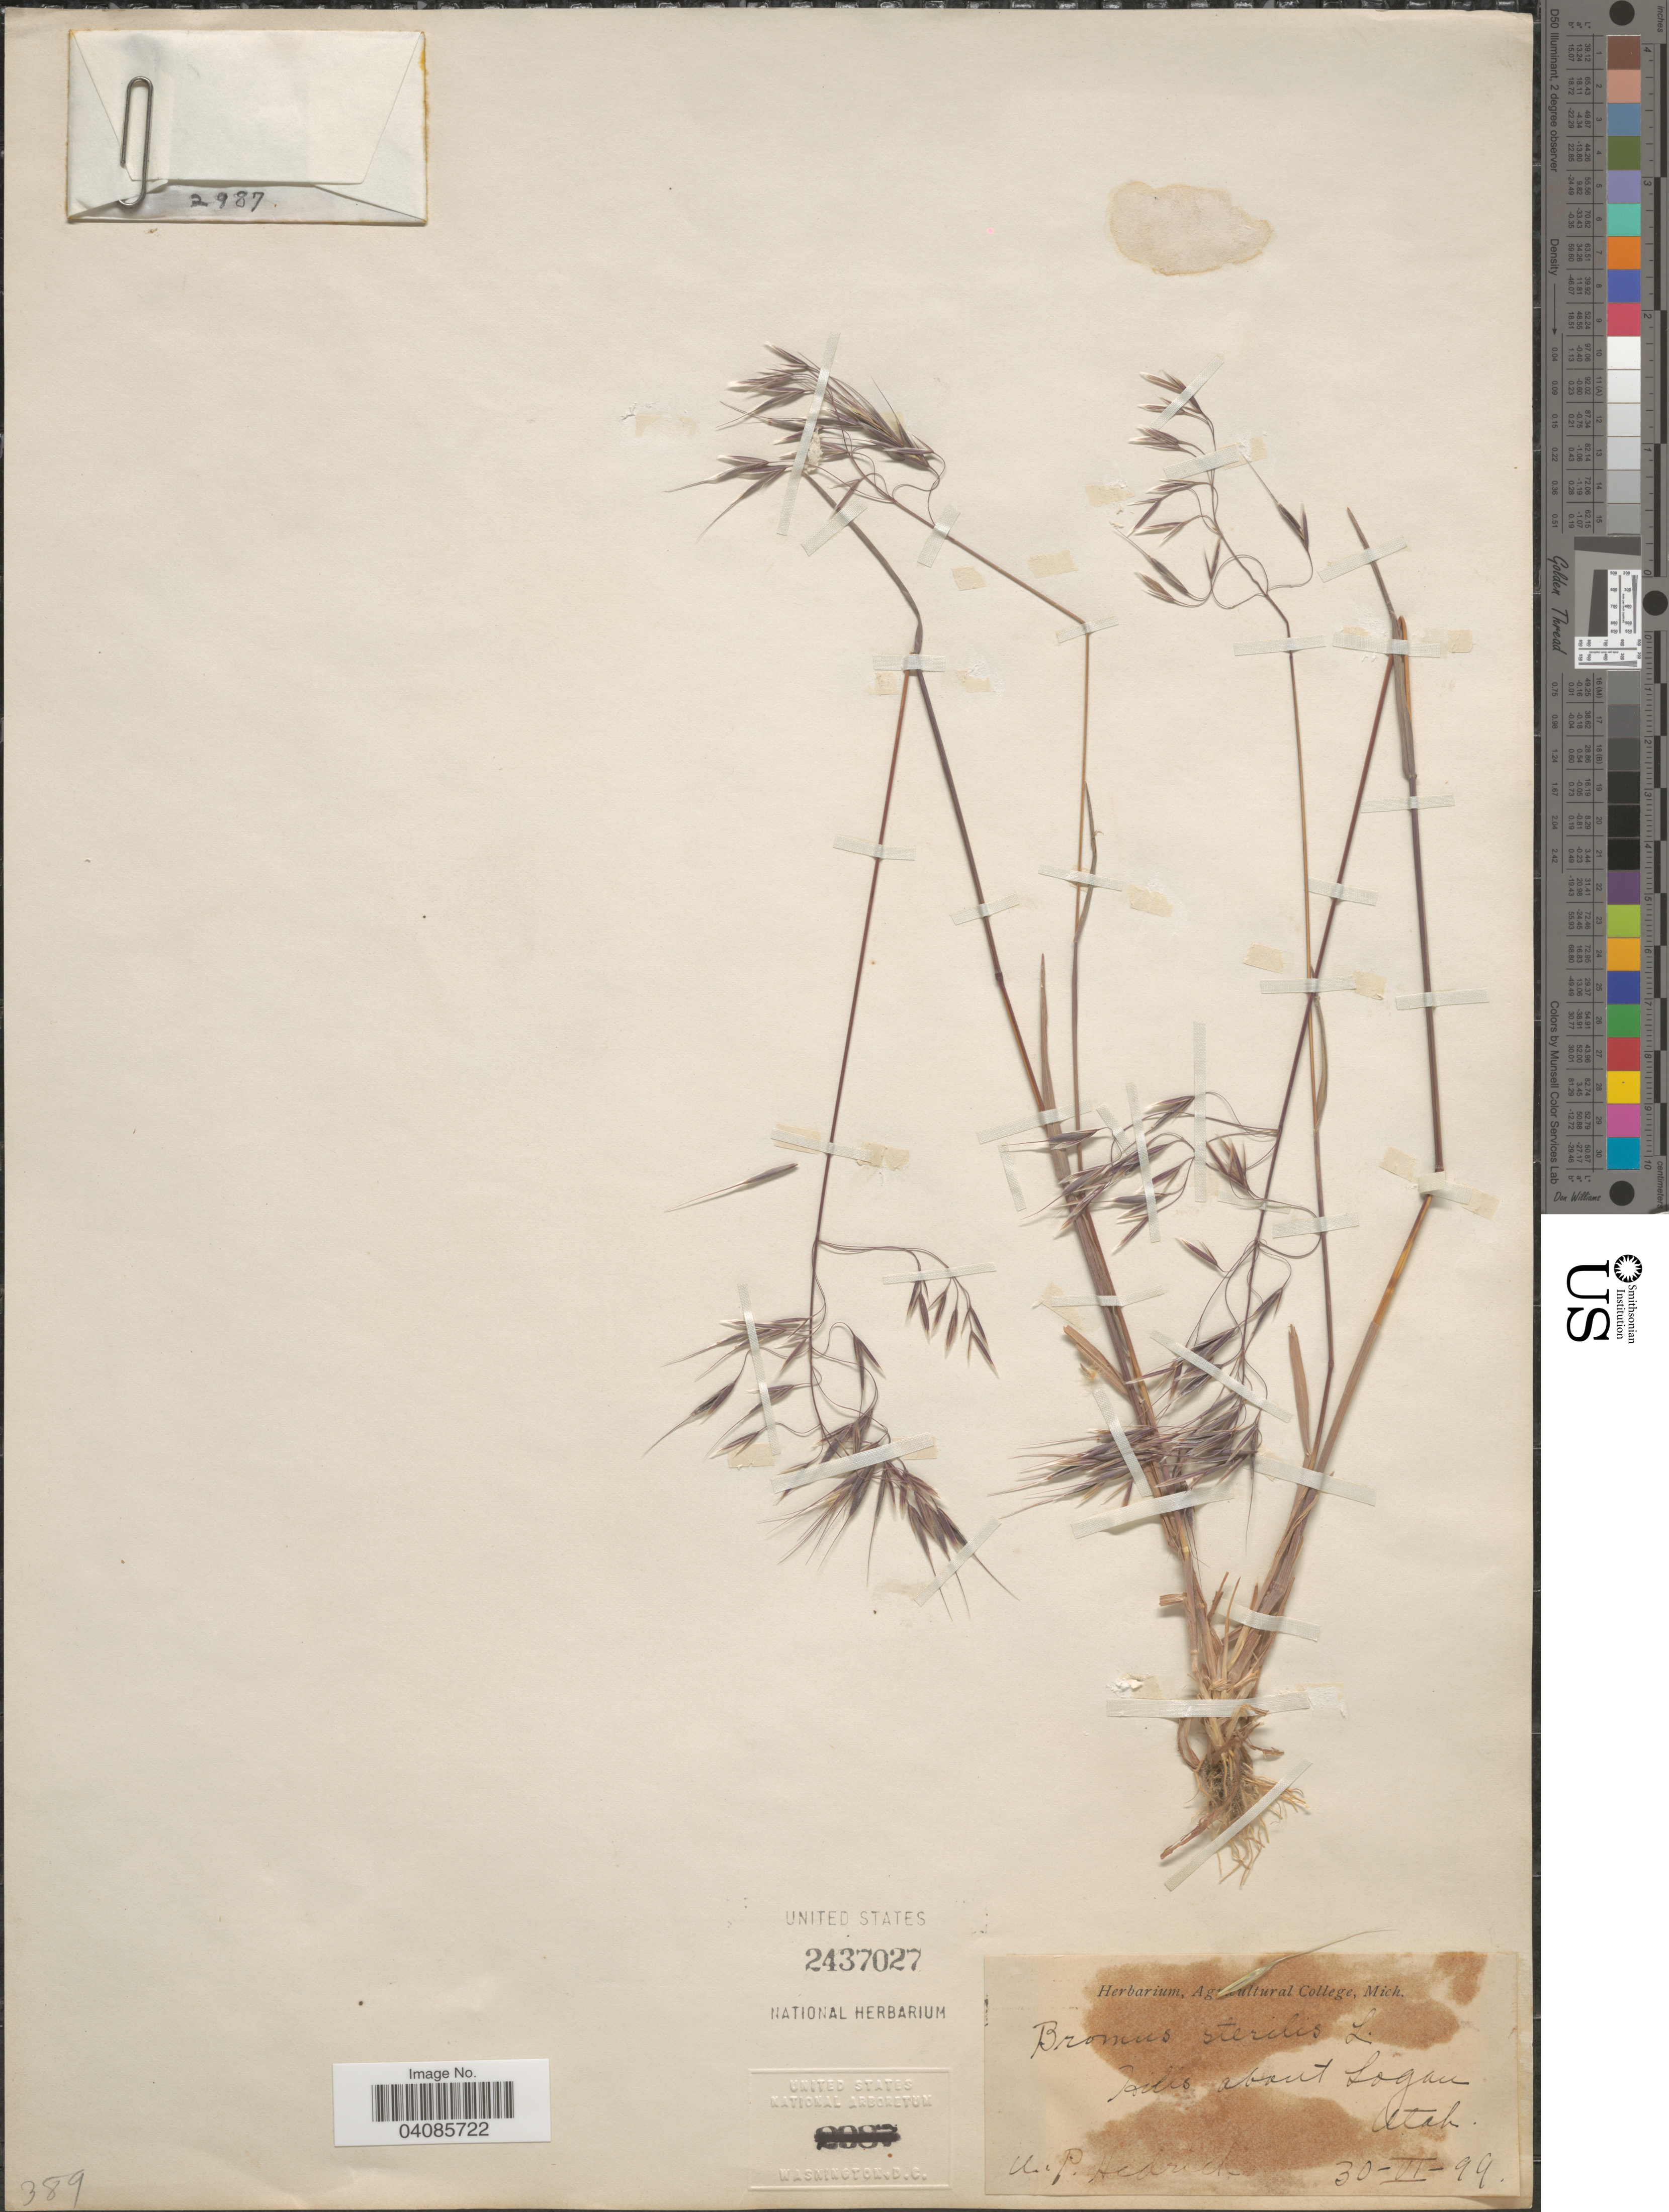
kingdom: Plantae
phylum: Tracheophyta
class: Liliopsida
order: Poales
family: Poaceae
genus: Bromus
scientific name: Bromus sterilis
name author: L.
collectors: U. Hedrick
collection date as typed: Transcribed d/m/y: 30/6/99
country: United States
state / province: Utah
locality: Hills about Logan.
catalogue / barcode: US 2437027